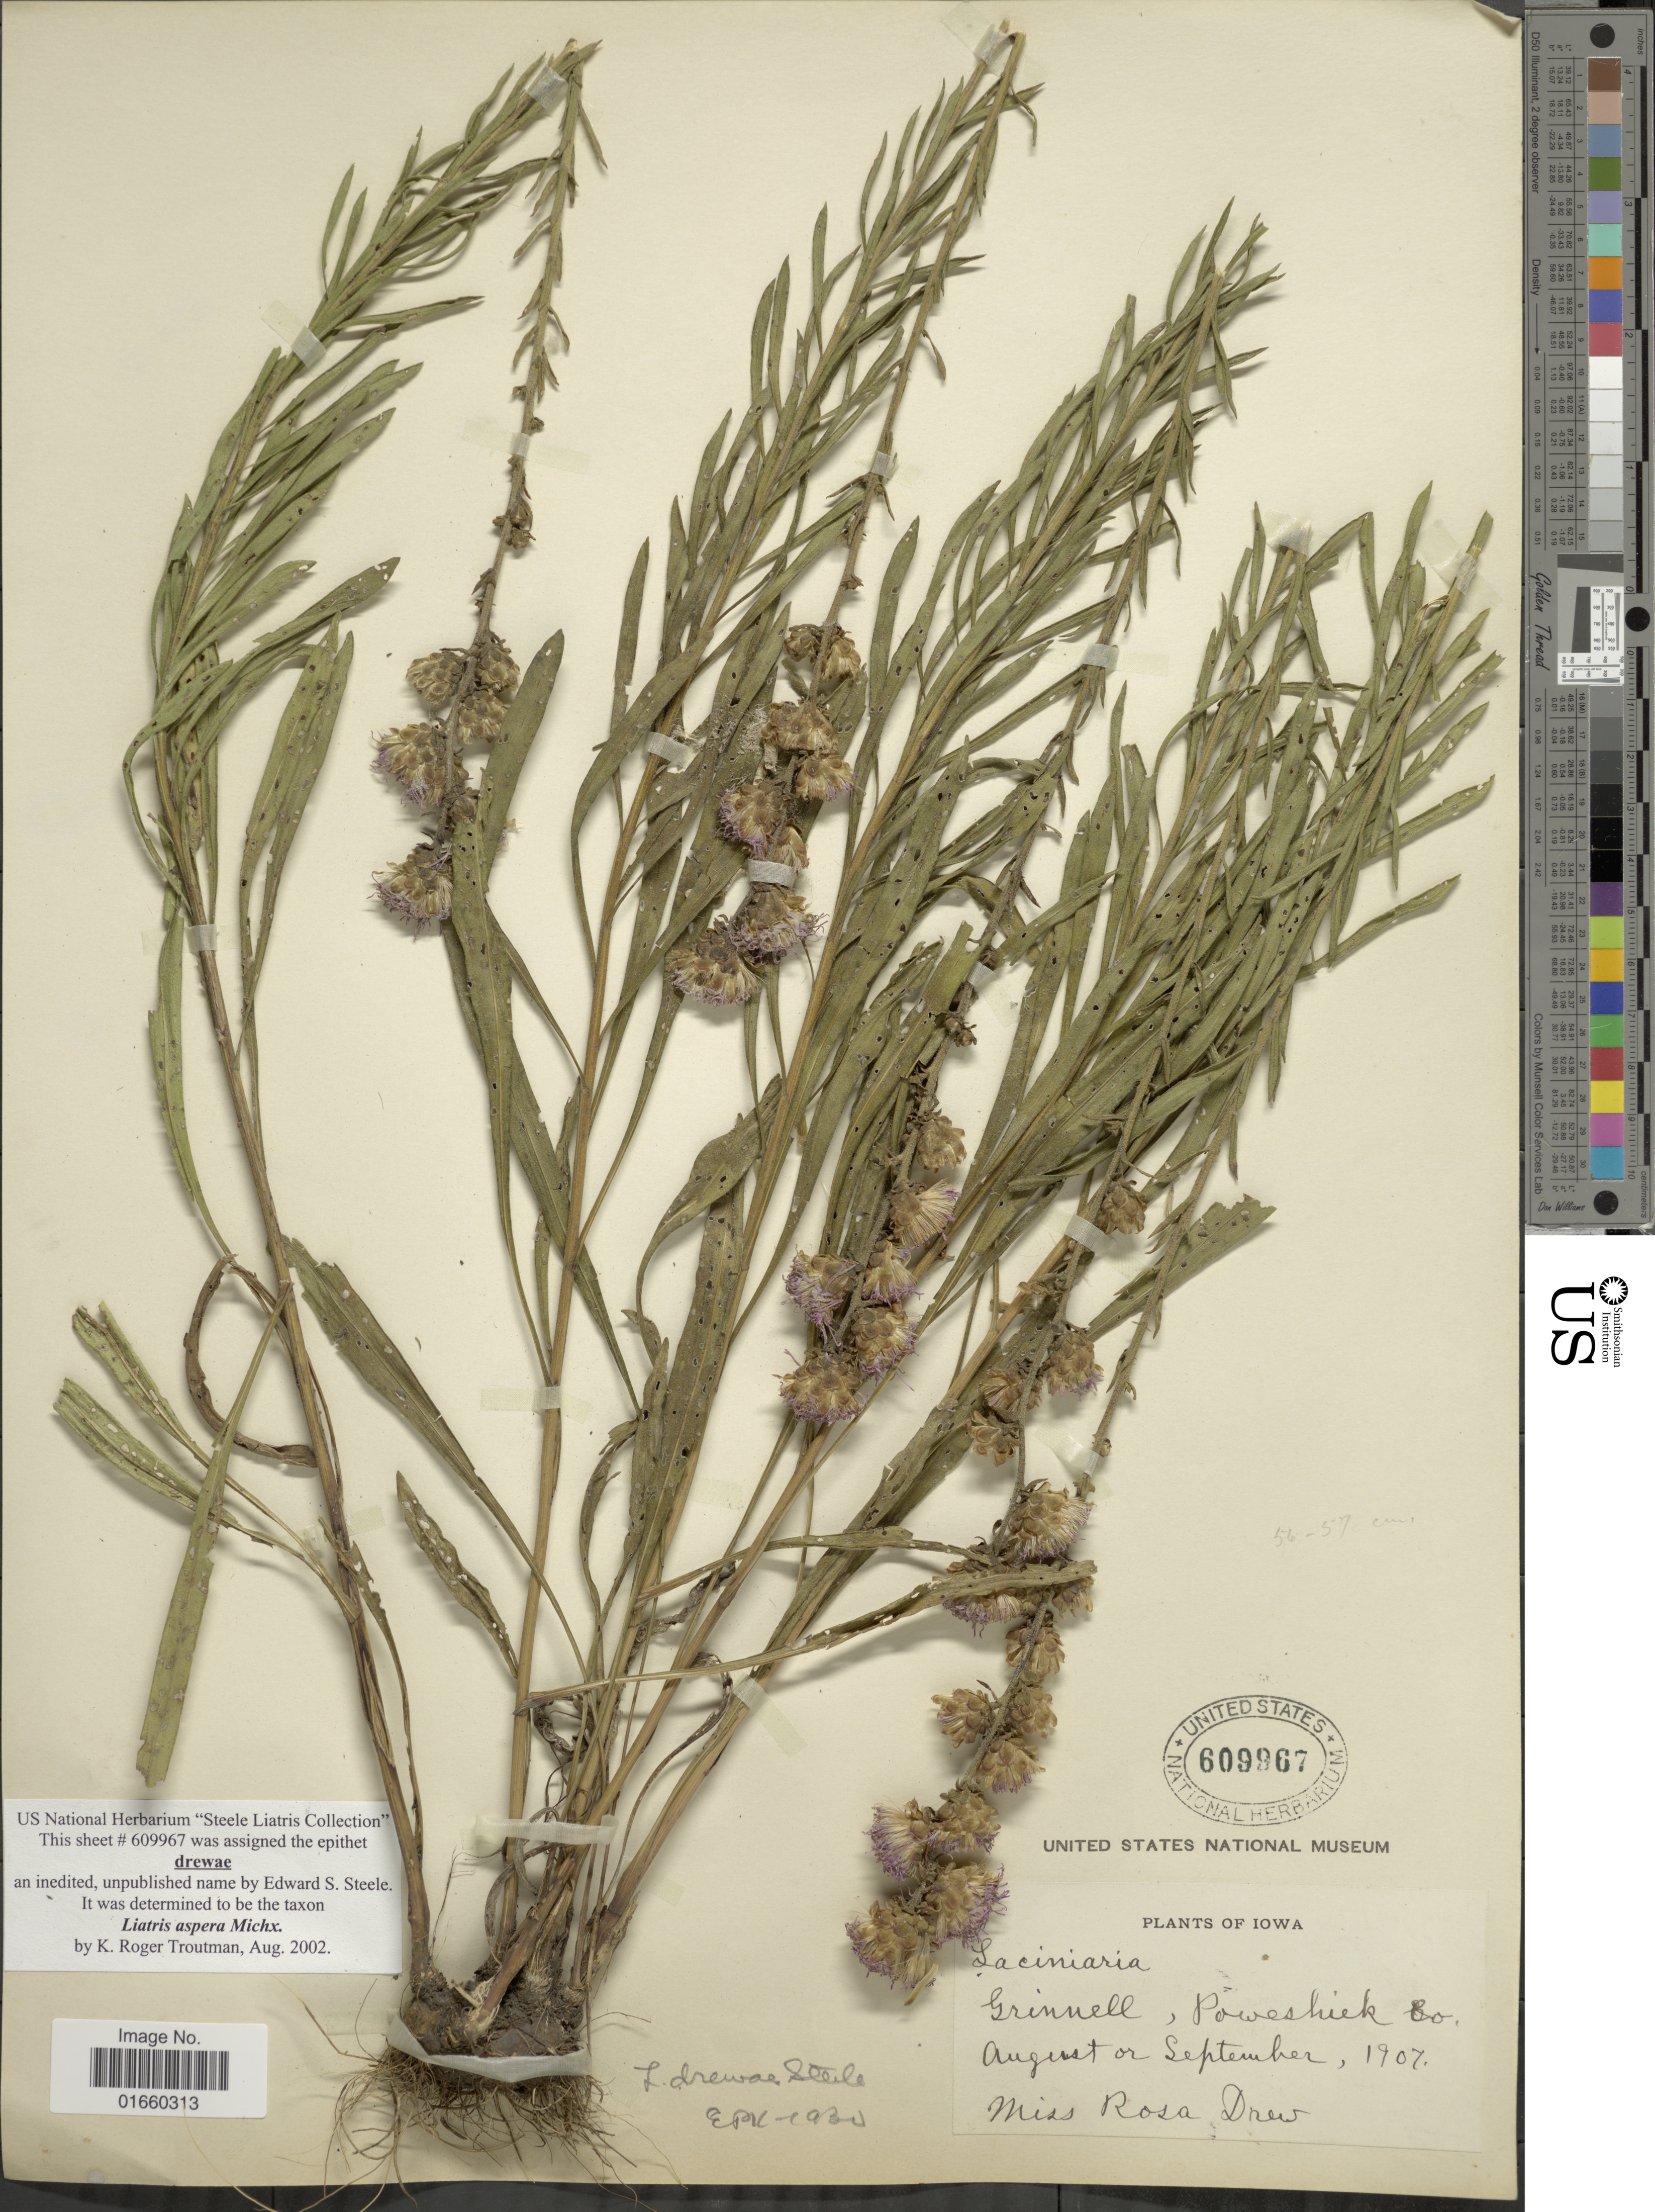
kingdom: Plantae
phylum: Tracheophyta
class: Magnoliopsida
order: Asterales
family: Asteraceae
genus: Liatris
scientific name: Liatris aspera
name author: Michx.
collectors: R. Drew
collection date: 1907-08/1907-09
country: United States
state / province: Iowa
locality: Grinnell, Poweshiek Co.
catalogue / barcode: US 609967